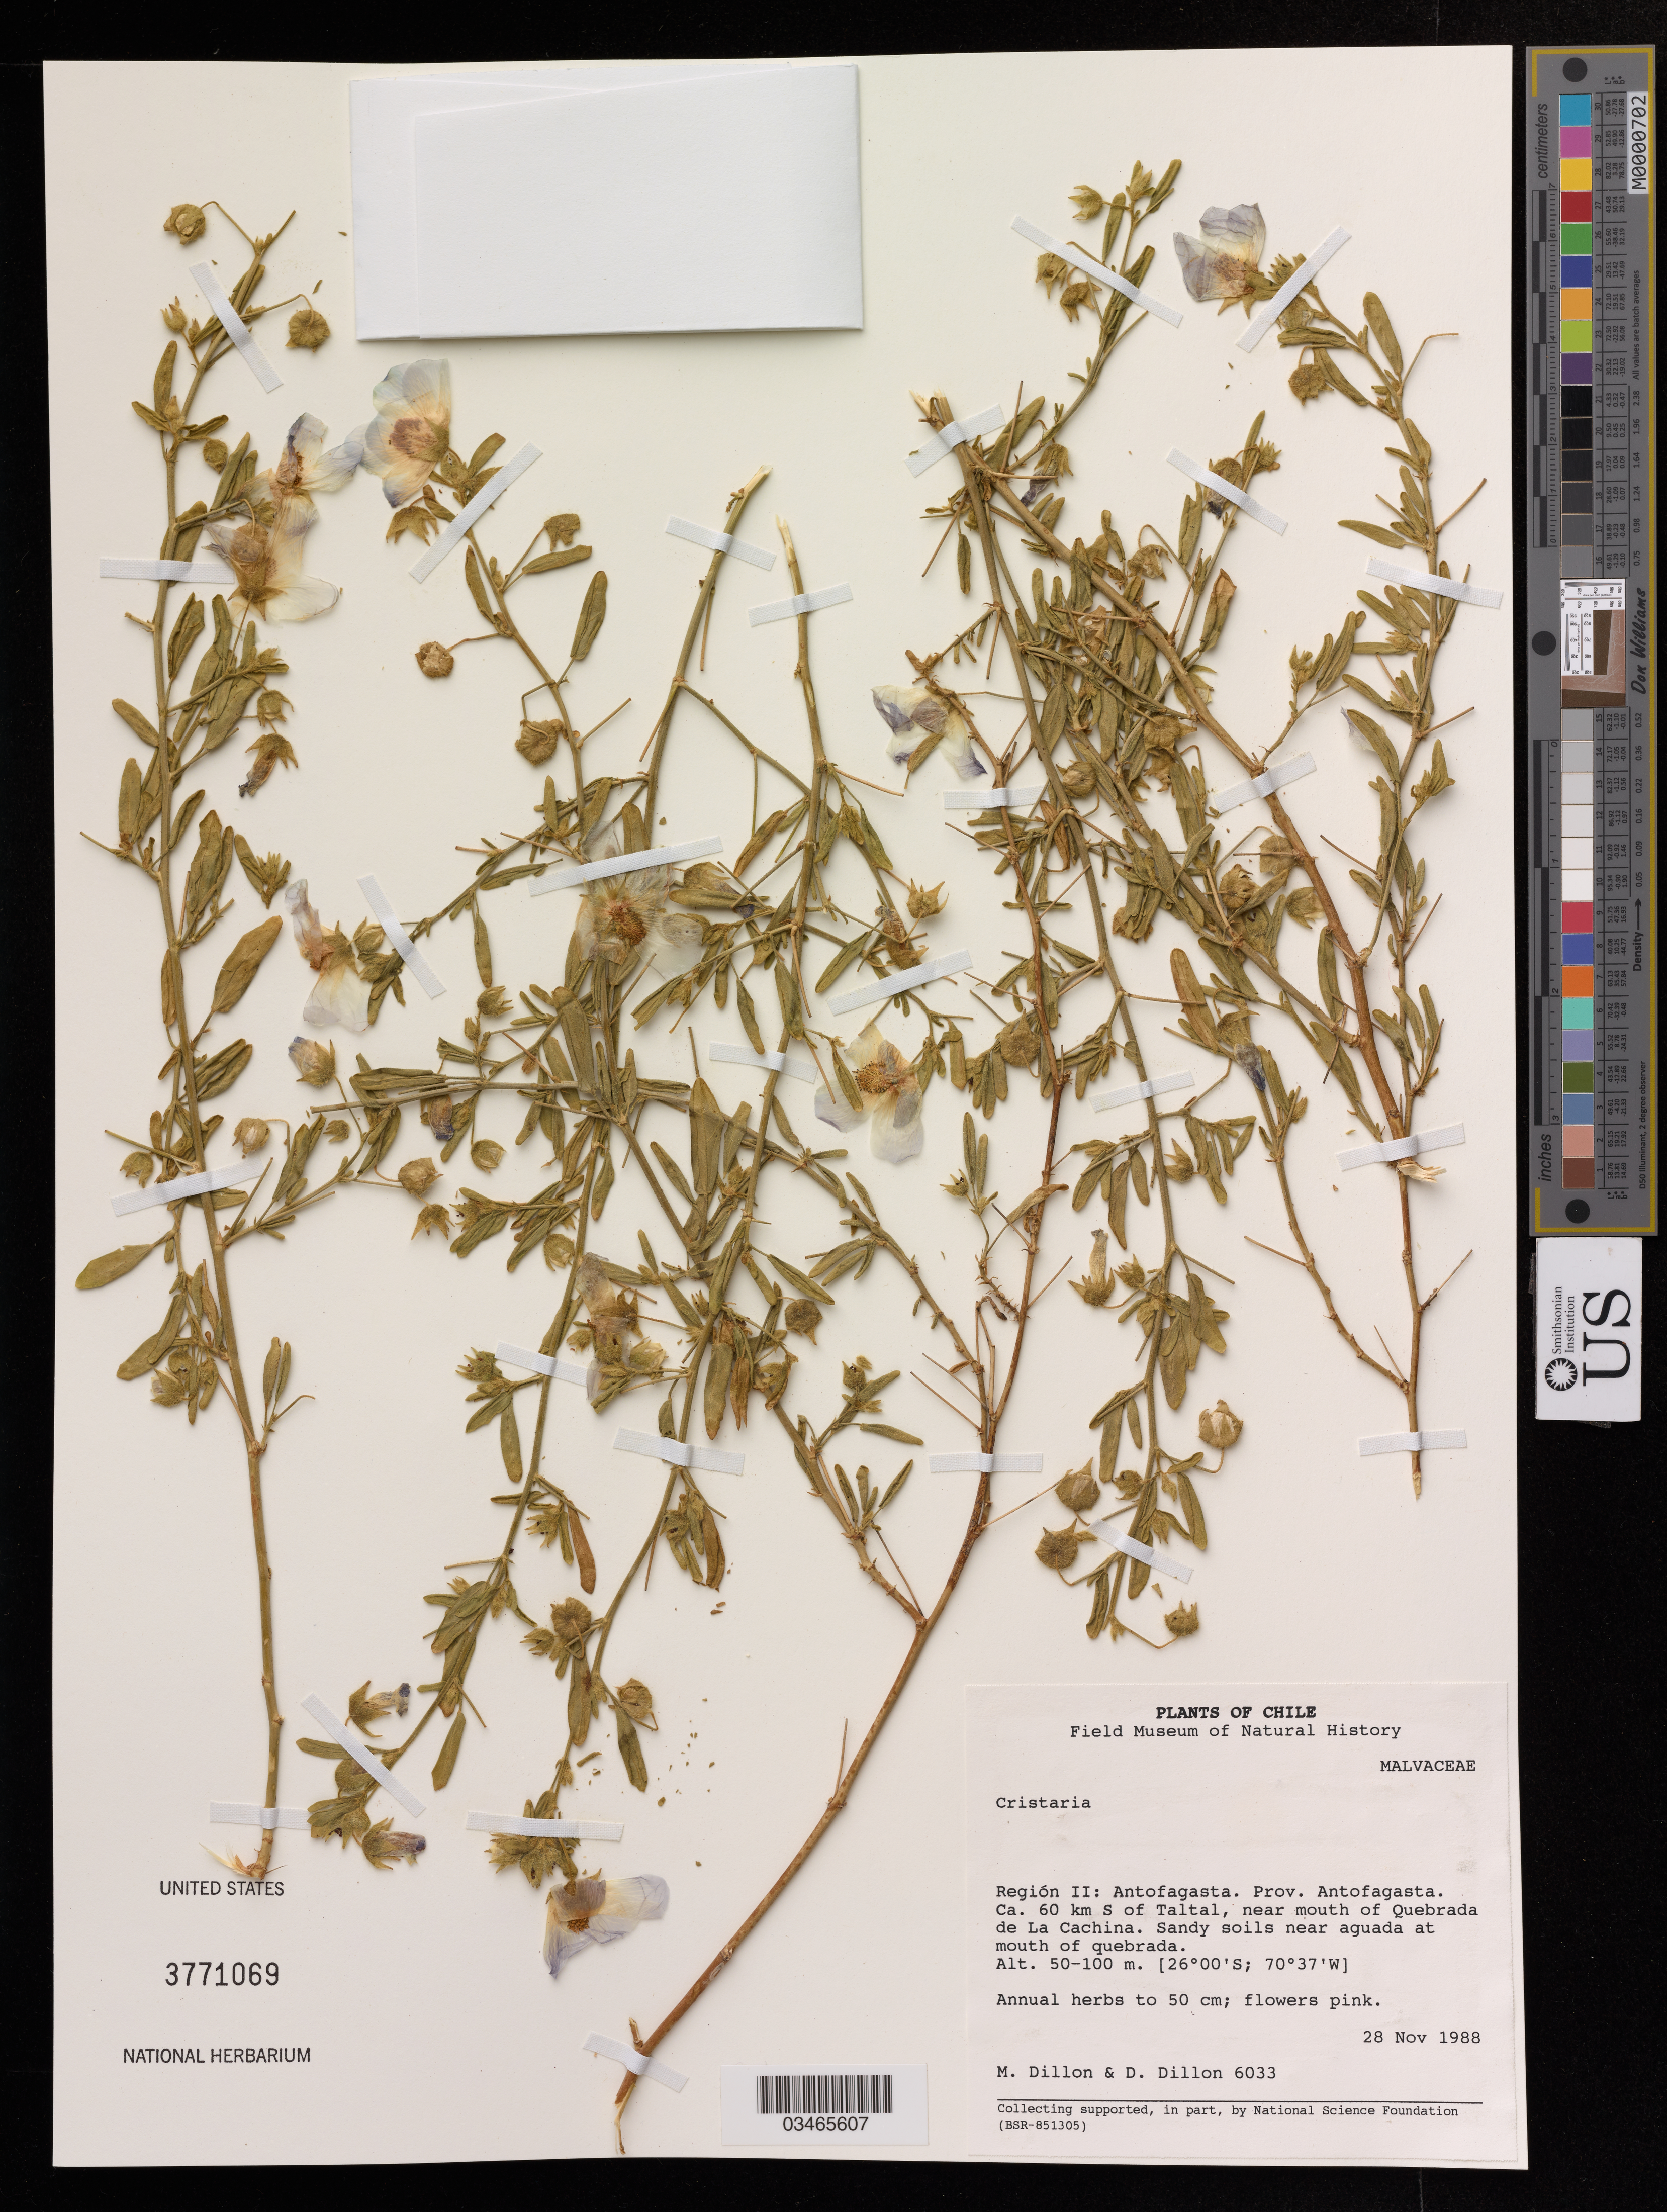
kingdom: Plantae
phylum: Tracheophyta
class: Magnoliopsida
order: Malvales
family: Malvaceae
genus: Cristaria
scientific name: Cristaria sp.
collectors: M. O. Dillon & D. Dillon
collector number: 6033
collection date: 1988-11-28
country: Chile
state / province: Antofagasta (II)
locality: Ca. 60 km S of Taltal, near mouth of Quebrada de La Cachina.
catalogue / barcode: US 3771069